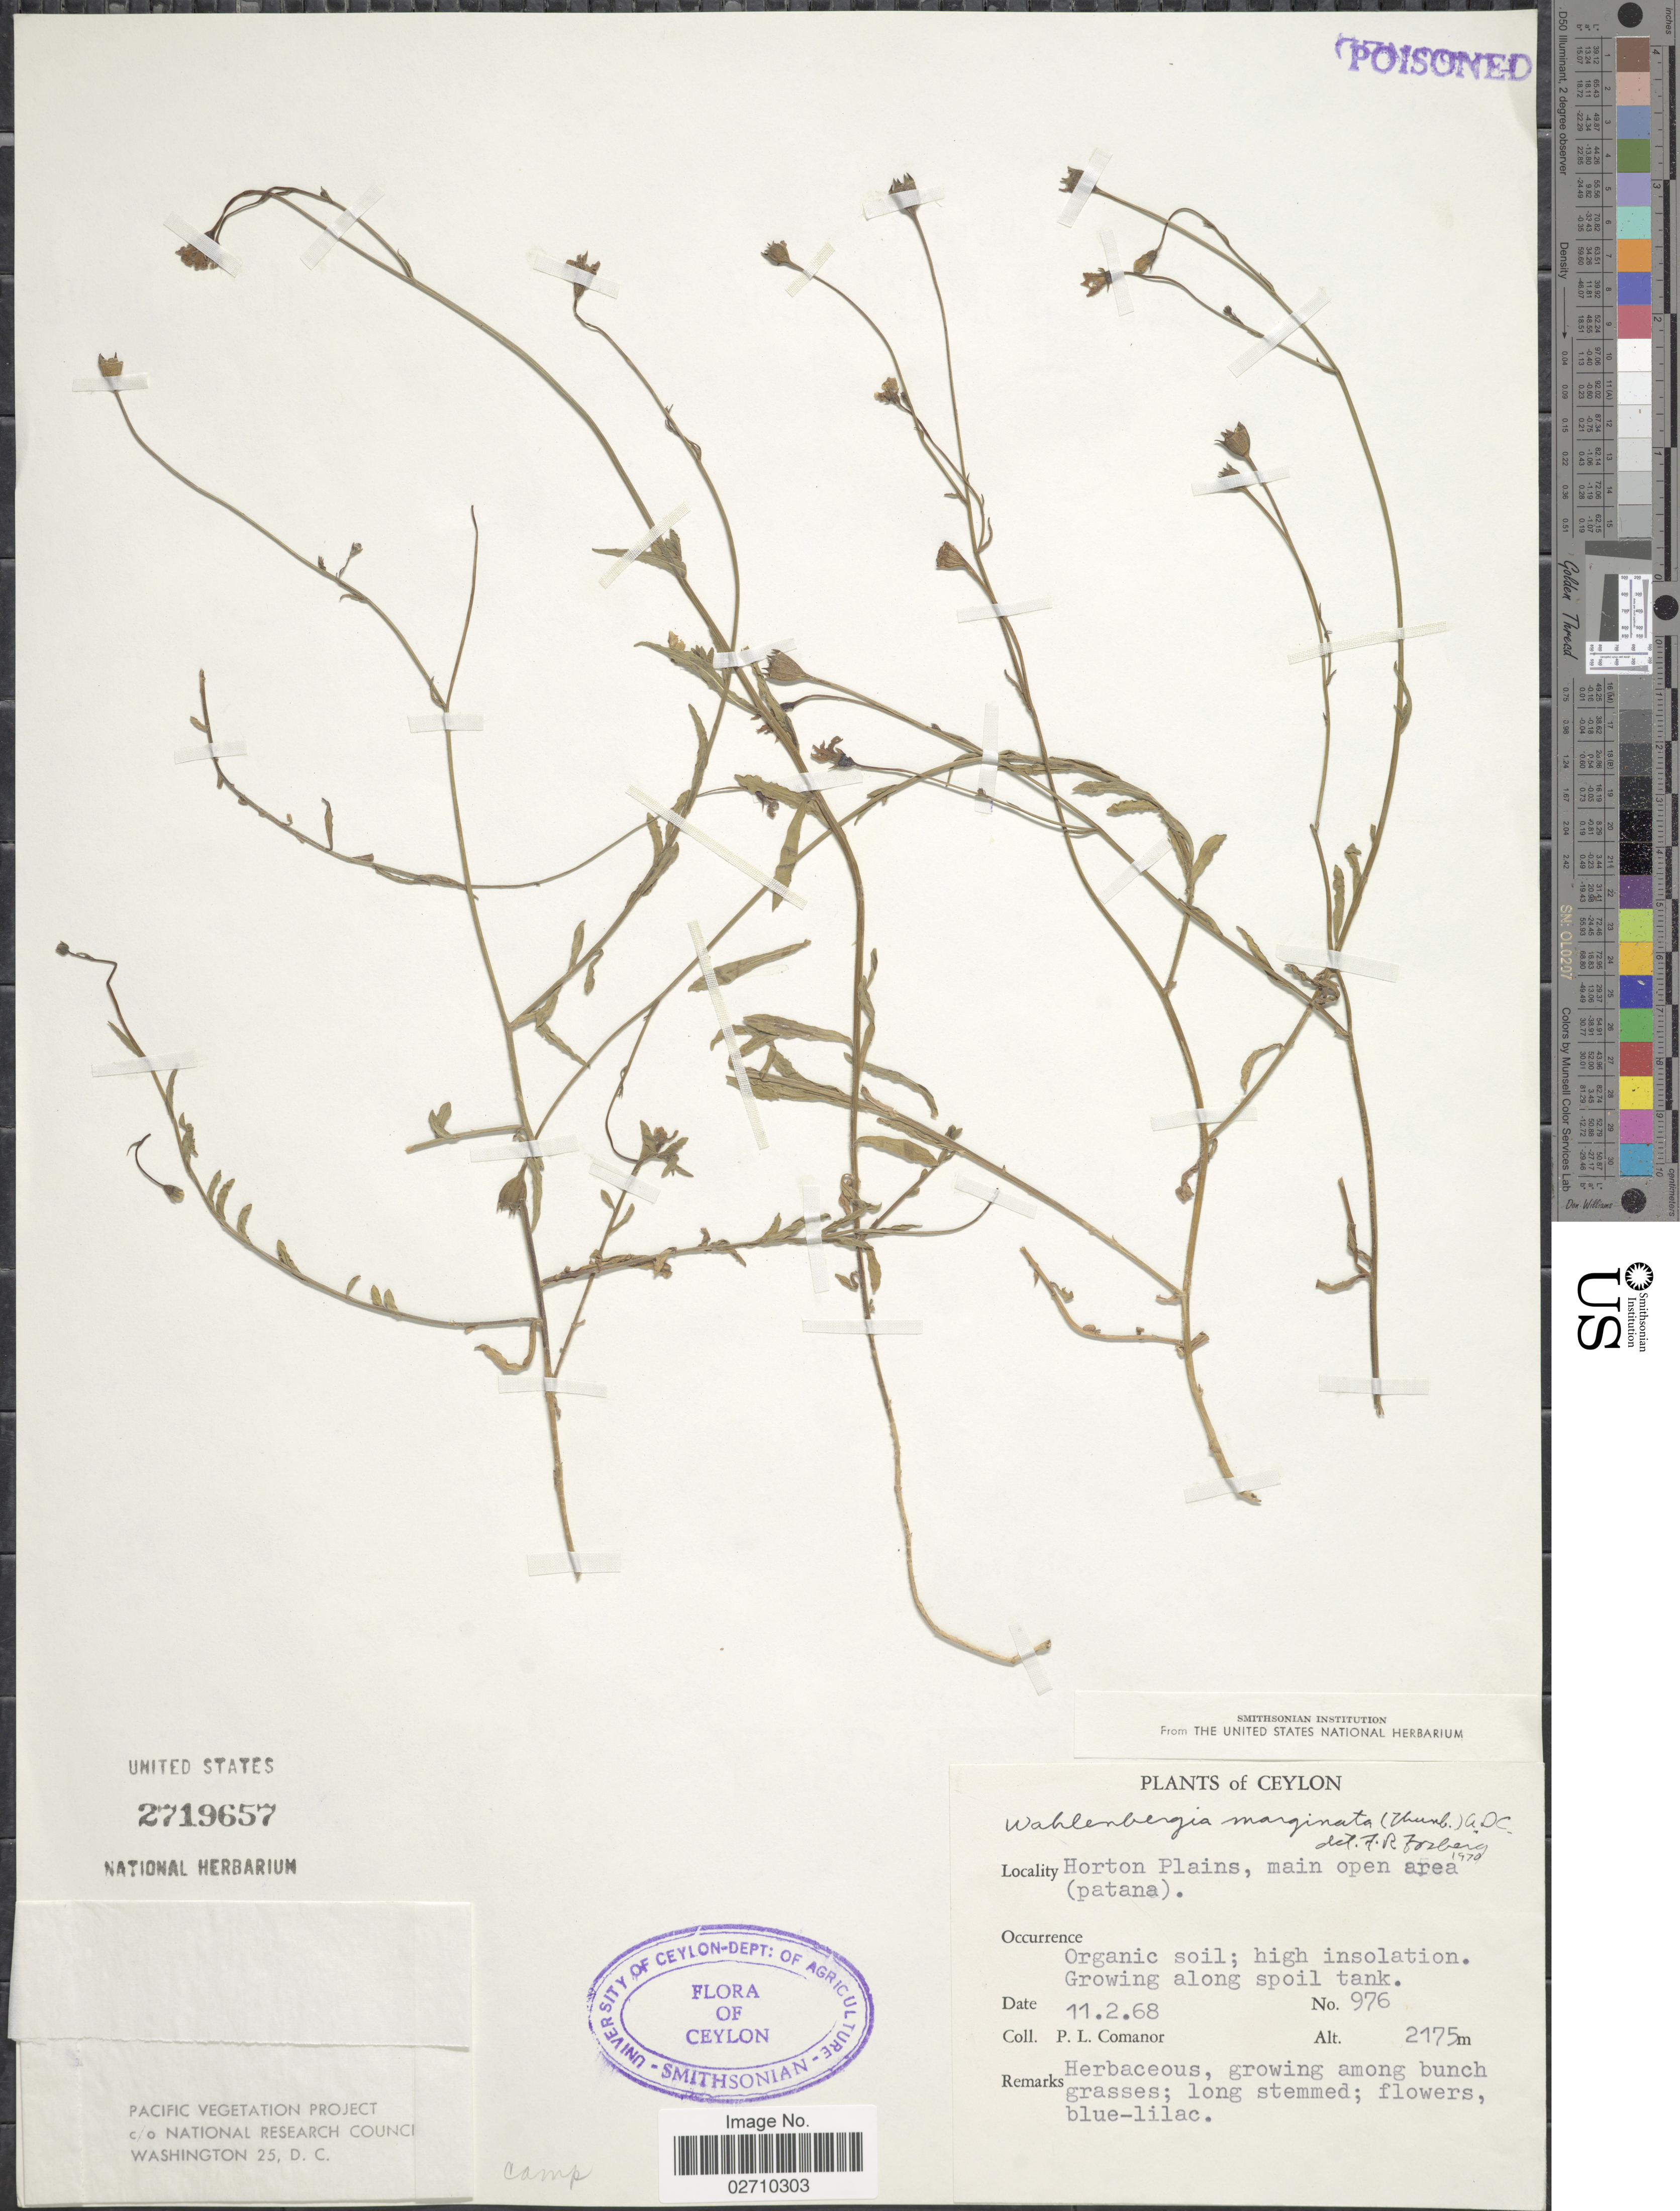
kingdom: Plantae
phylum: Tracheophyta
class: Magnoliopsida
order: Asterales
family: Campanulaceae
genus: Wahlenbergia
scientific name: Wahlenbergia marginata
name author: (Thunb.) A. DC.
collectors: P. Comanor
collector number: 976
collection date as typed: Transcribed d/m/y: 11/2/68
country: Sri Lanka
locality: Ceylon. Horton Plains, main open area (patana).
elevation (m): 2175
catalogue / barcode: US 2719657